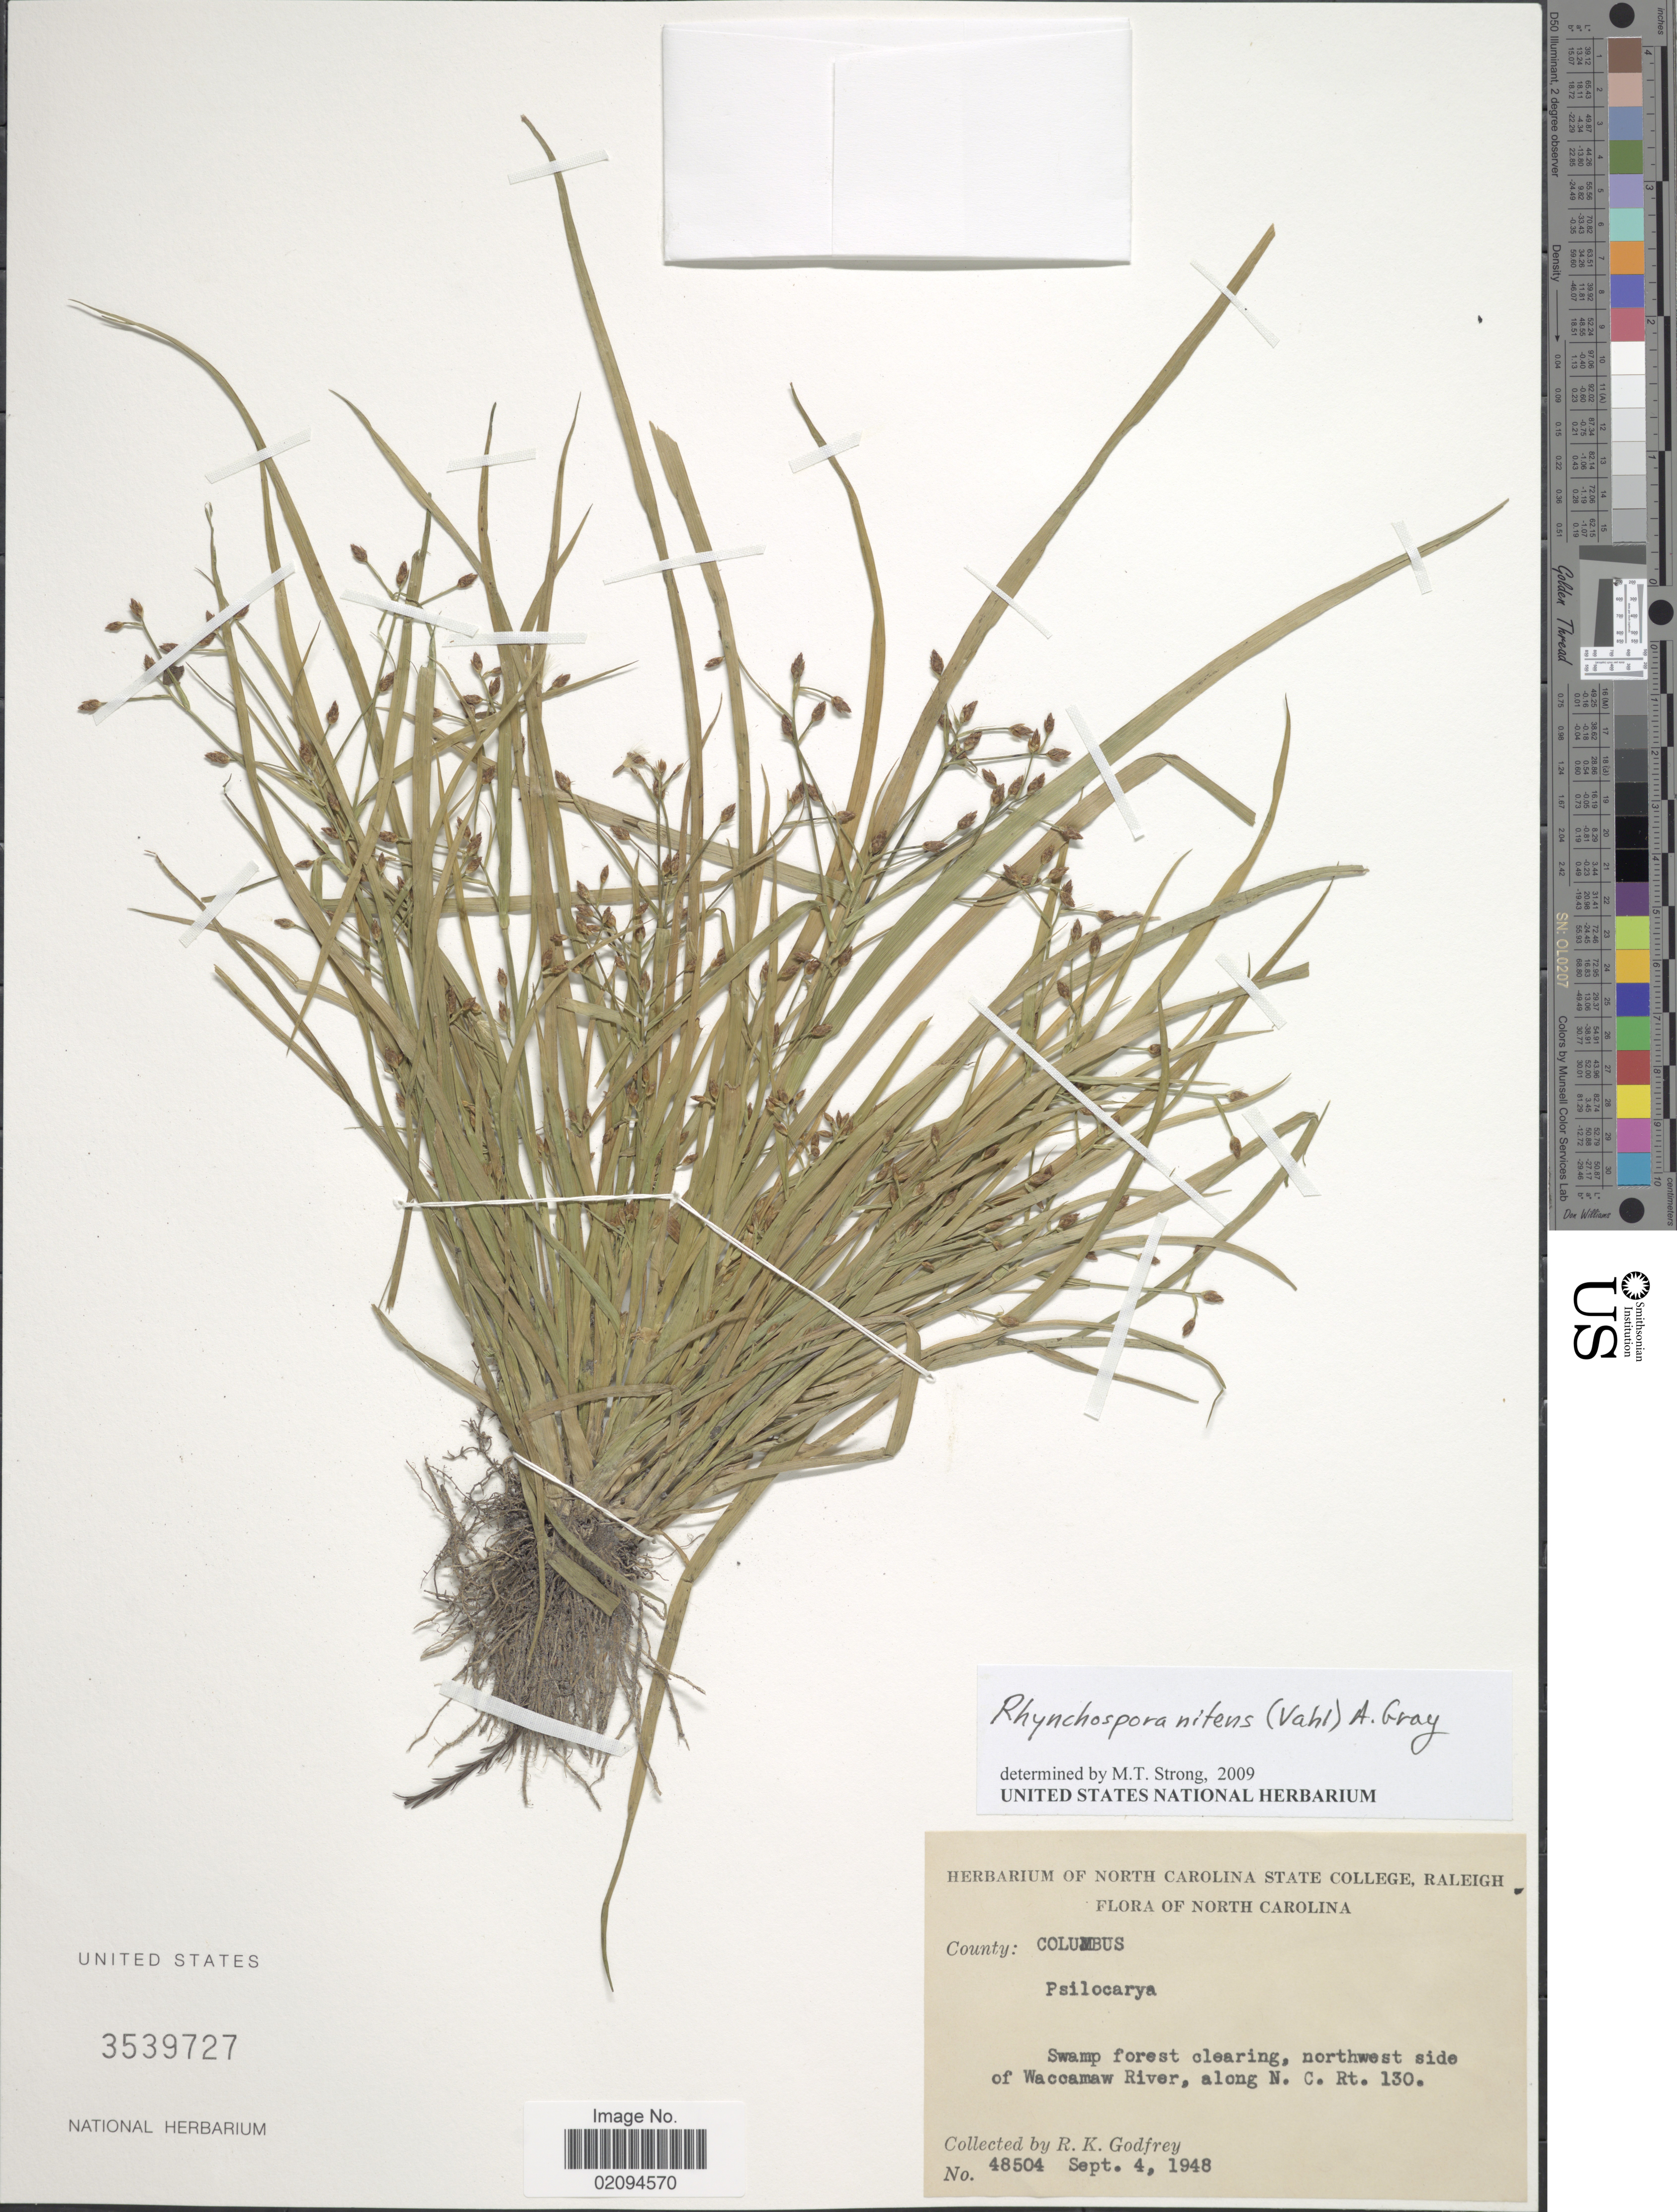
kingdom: Plantae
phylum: Tracheophyta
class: Liliopsida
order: Poales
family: Cyperaceae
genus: Rhynchospora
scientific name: Rhynchospora nitens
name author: (Vahl) A. Gray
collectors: R. K. Godfrey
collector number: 48504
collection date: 1948-09-04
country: United States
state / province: North Carolina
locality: County: Columbus. Swamp forest clearing, northwest side of Waccamaw River, along N.C. Rt. 130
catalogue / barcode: US 3539727